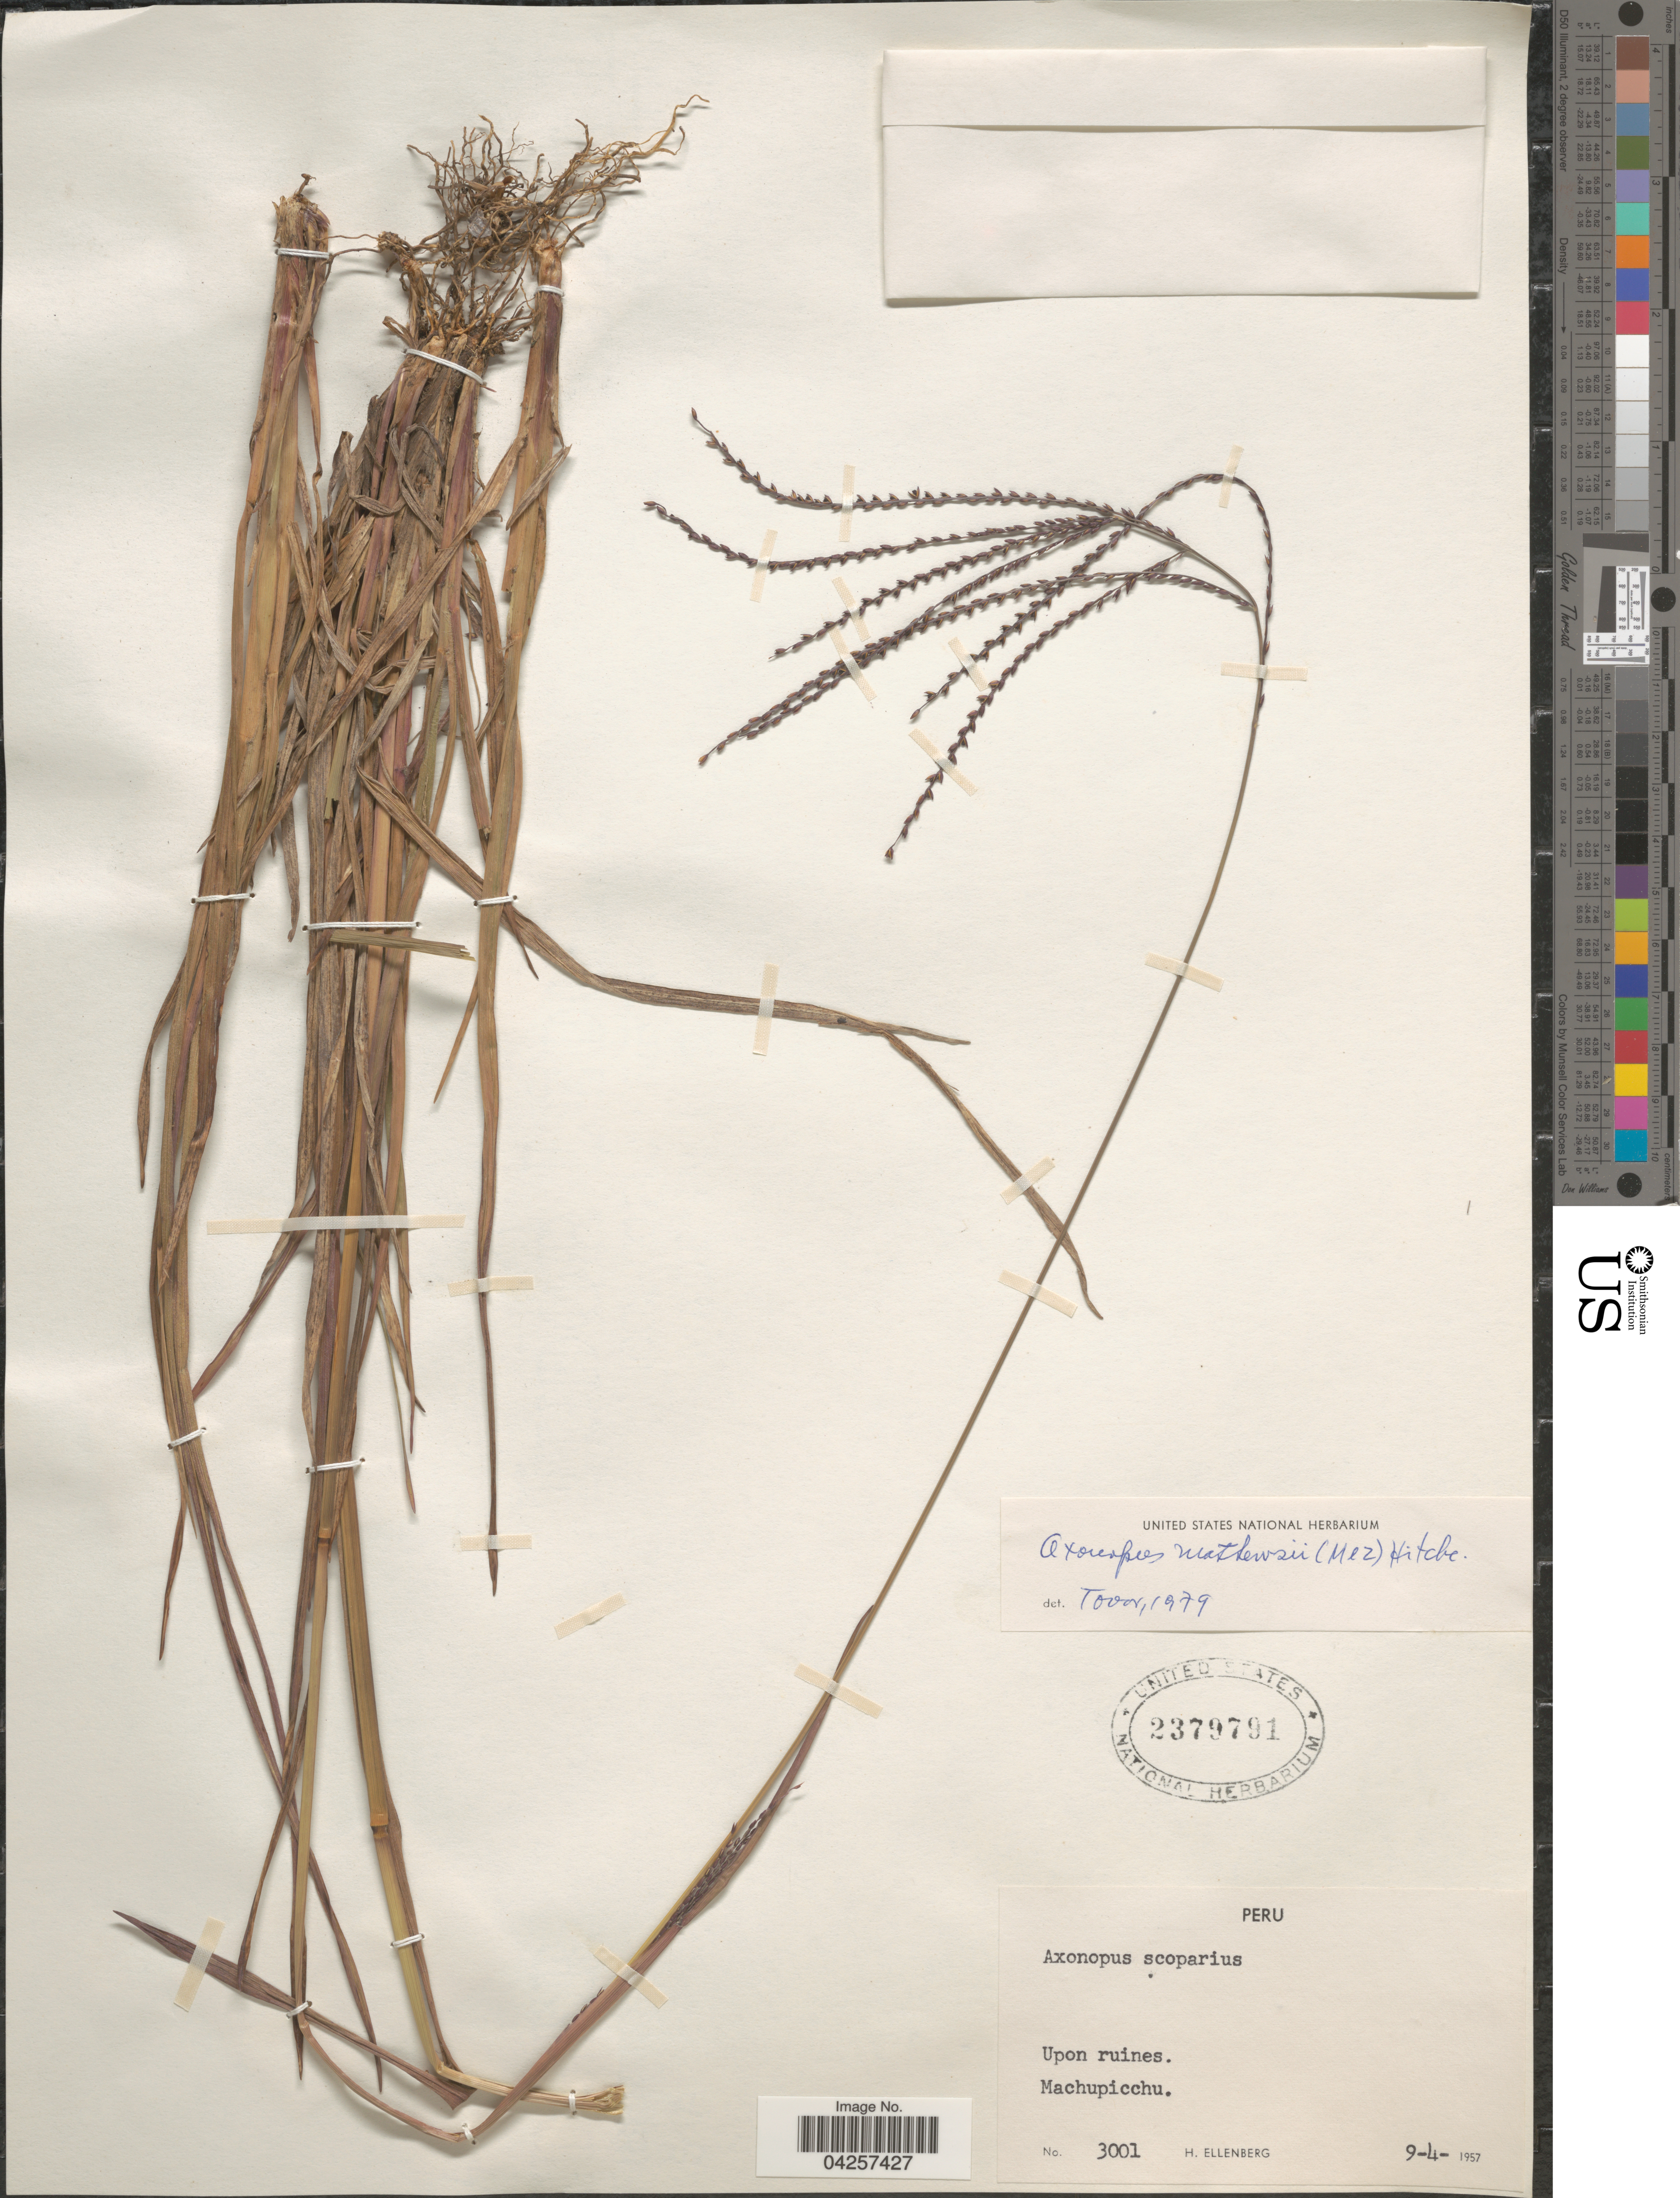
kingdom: Plantae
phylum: Tracheophyta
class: Liliopsida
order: Poales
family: Poaceae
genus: Axonopus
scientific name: Axonopus mathewsii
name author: (Mez) Hitchc.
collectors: H. Ellenberg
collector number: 3001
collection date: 1957-04-09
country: Peru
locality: Upon ruines. Machupicchu.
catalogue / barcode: US 2379791